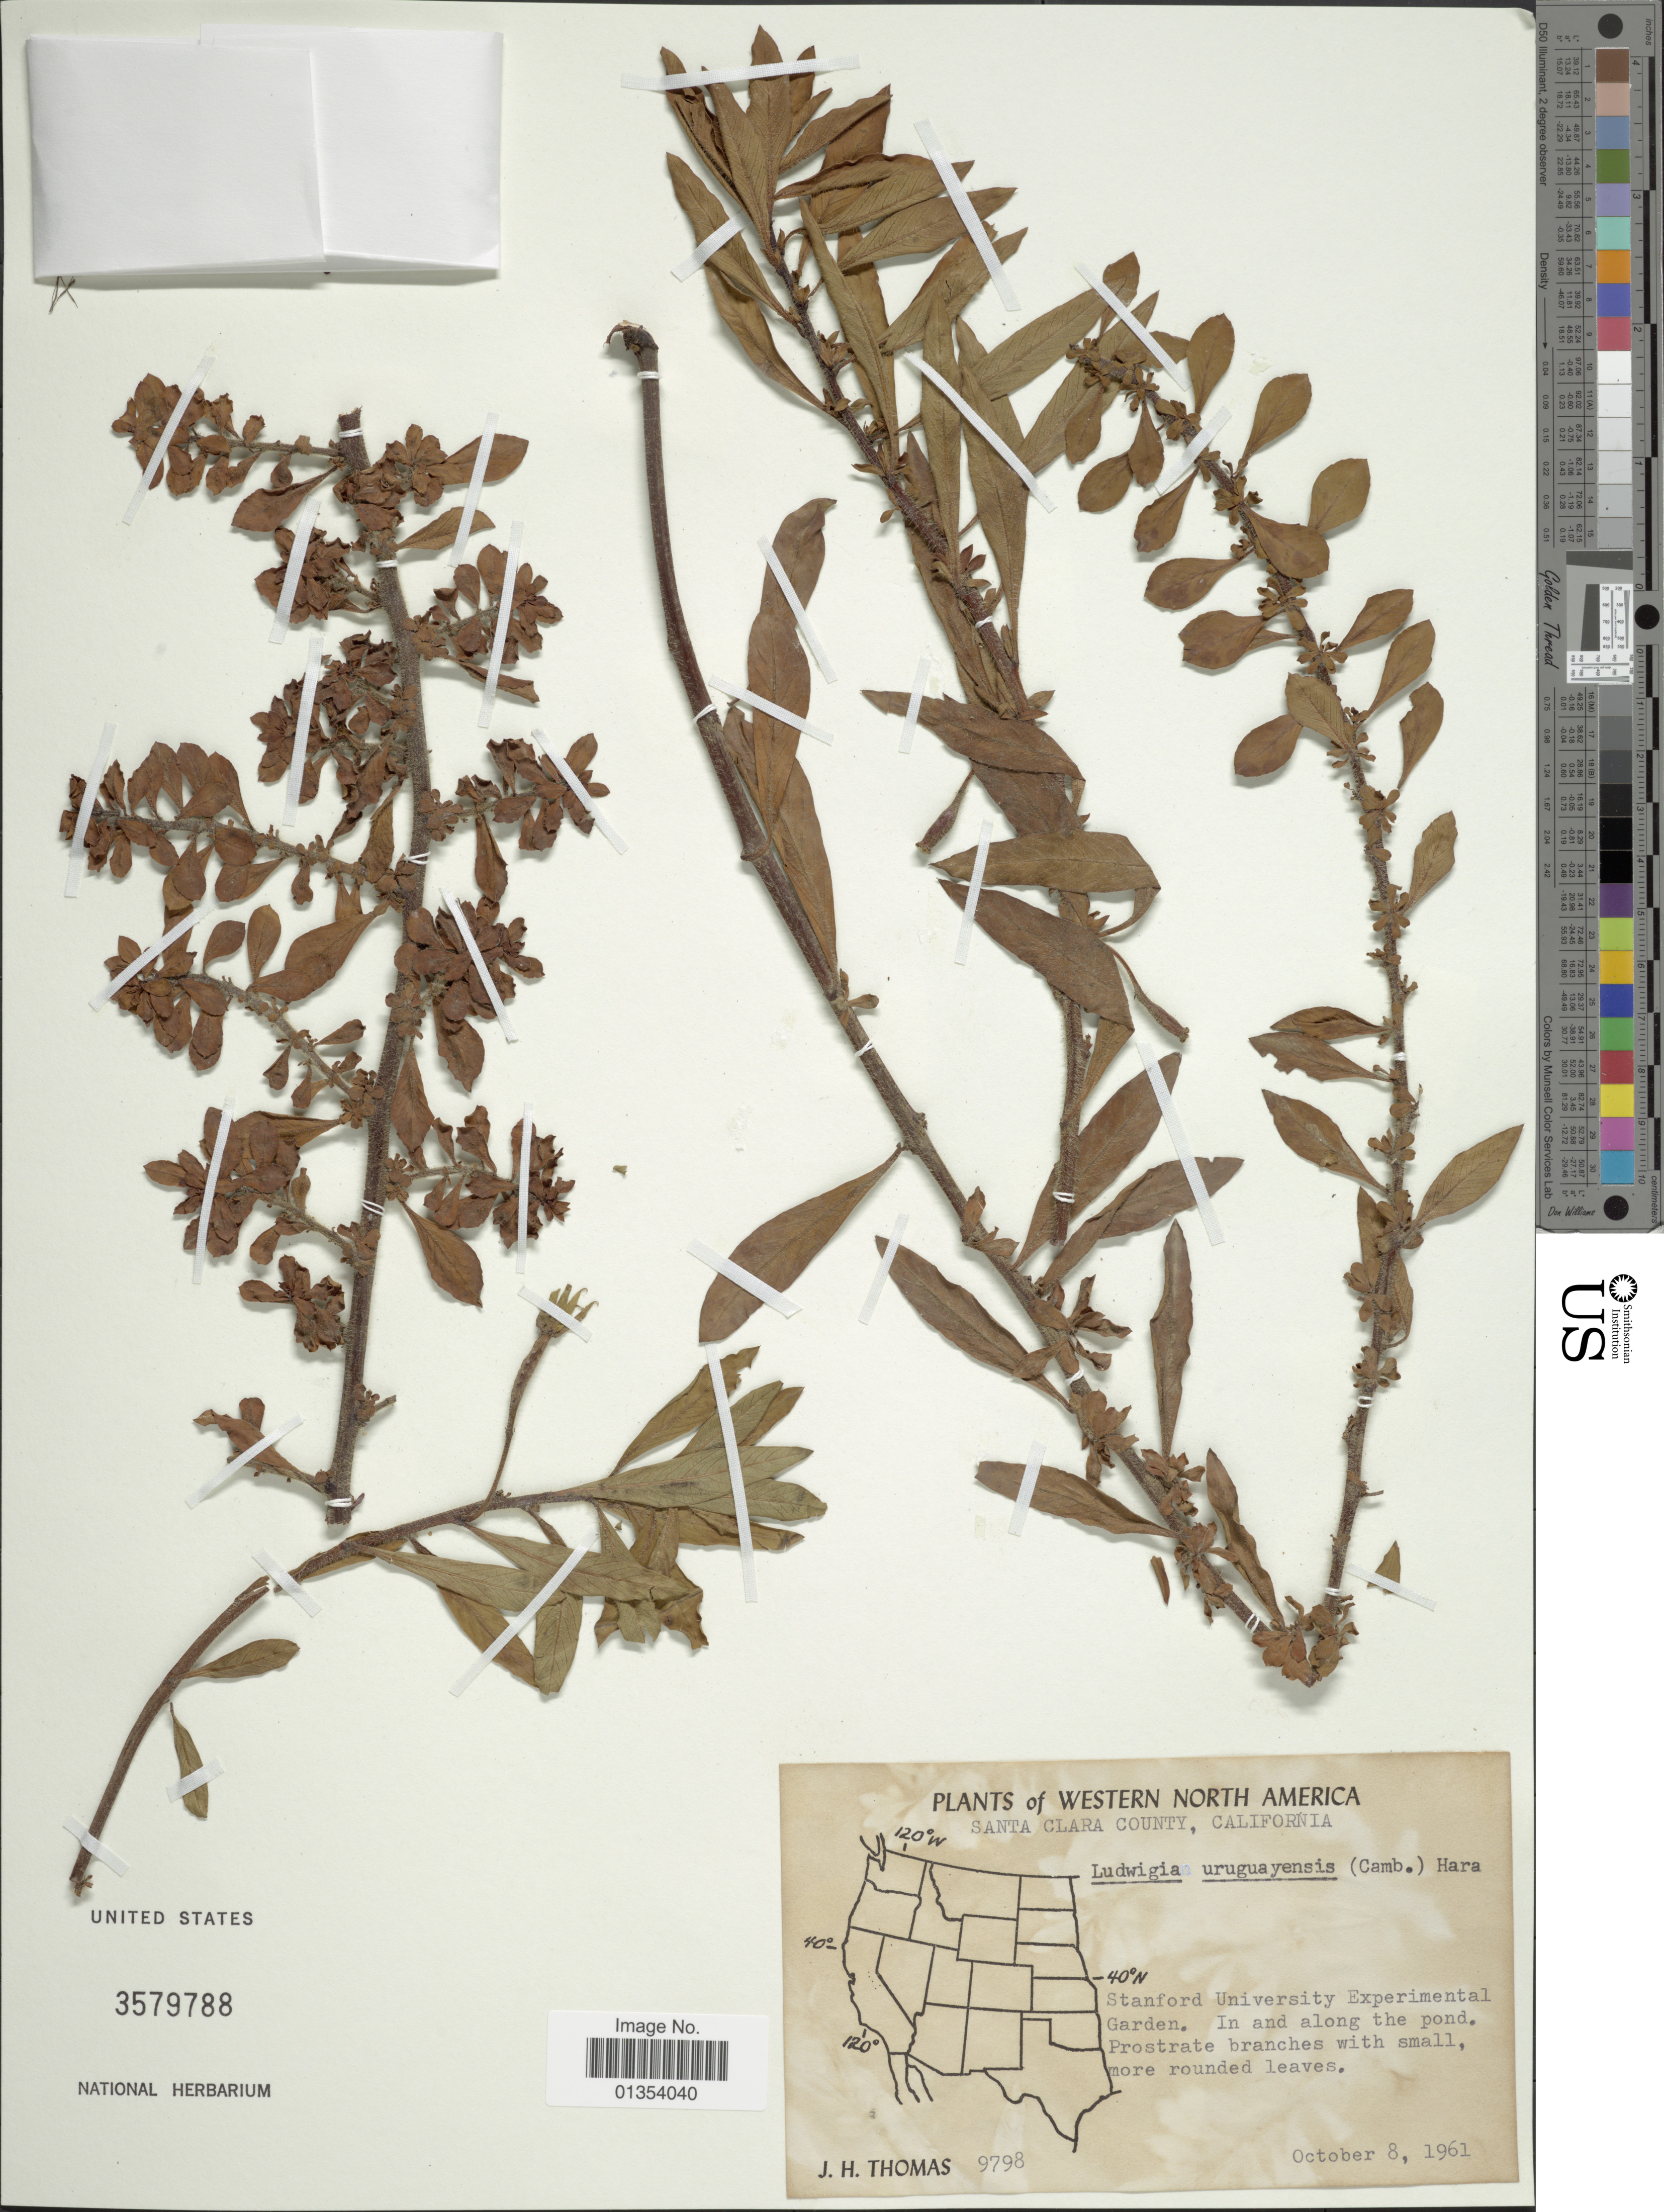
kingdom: Plantae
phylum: Tracheophyta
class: Magnoliopsida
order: Myrtales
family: Onagraceae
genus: Ludwigia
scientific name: Ludwigia hexapetala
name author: (Hook. & Arn.) Zardini et al.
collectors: J. H. Thomas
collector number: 9798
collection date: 1961-10-08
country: United States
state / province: California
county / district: Santa Clara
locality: Western North America, Santa Clara County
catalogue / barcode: US 3579788